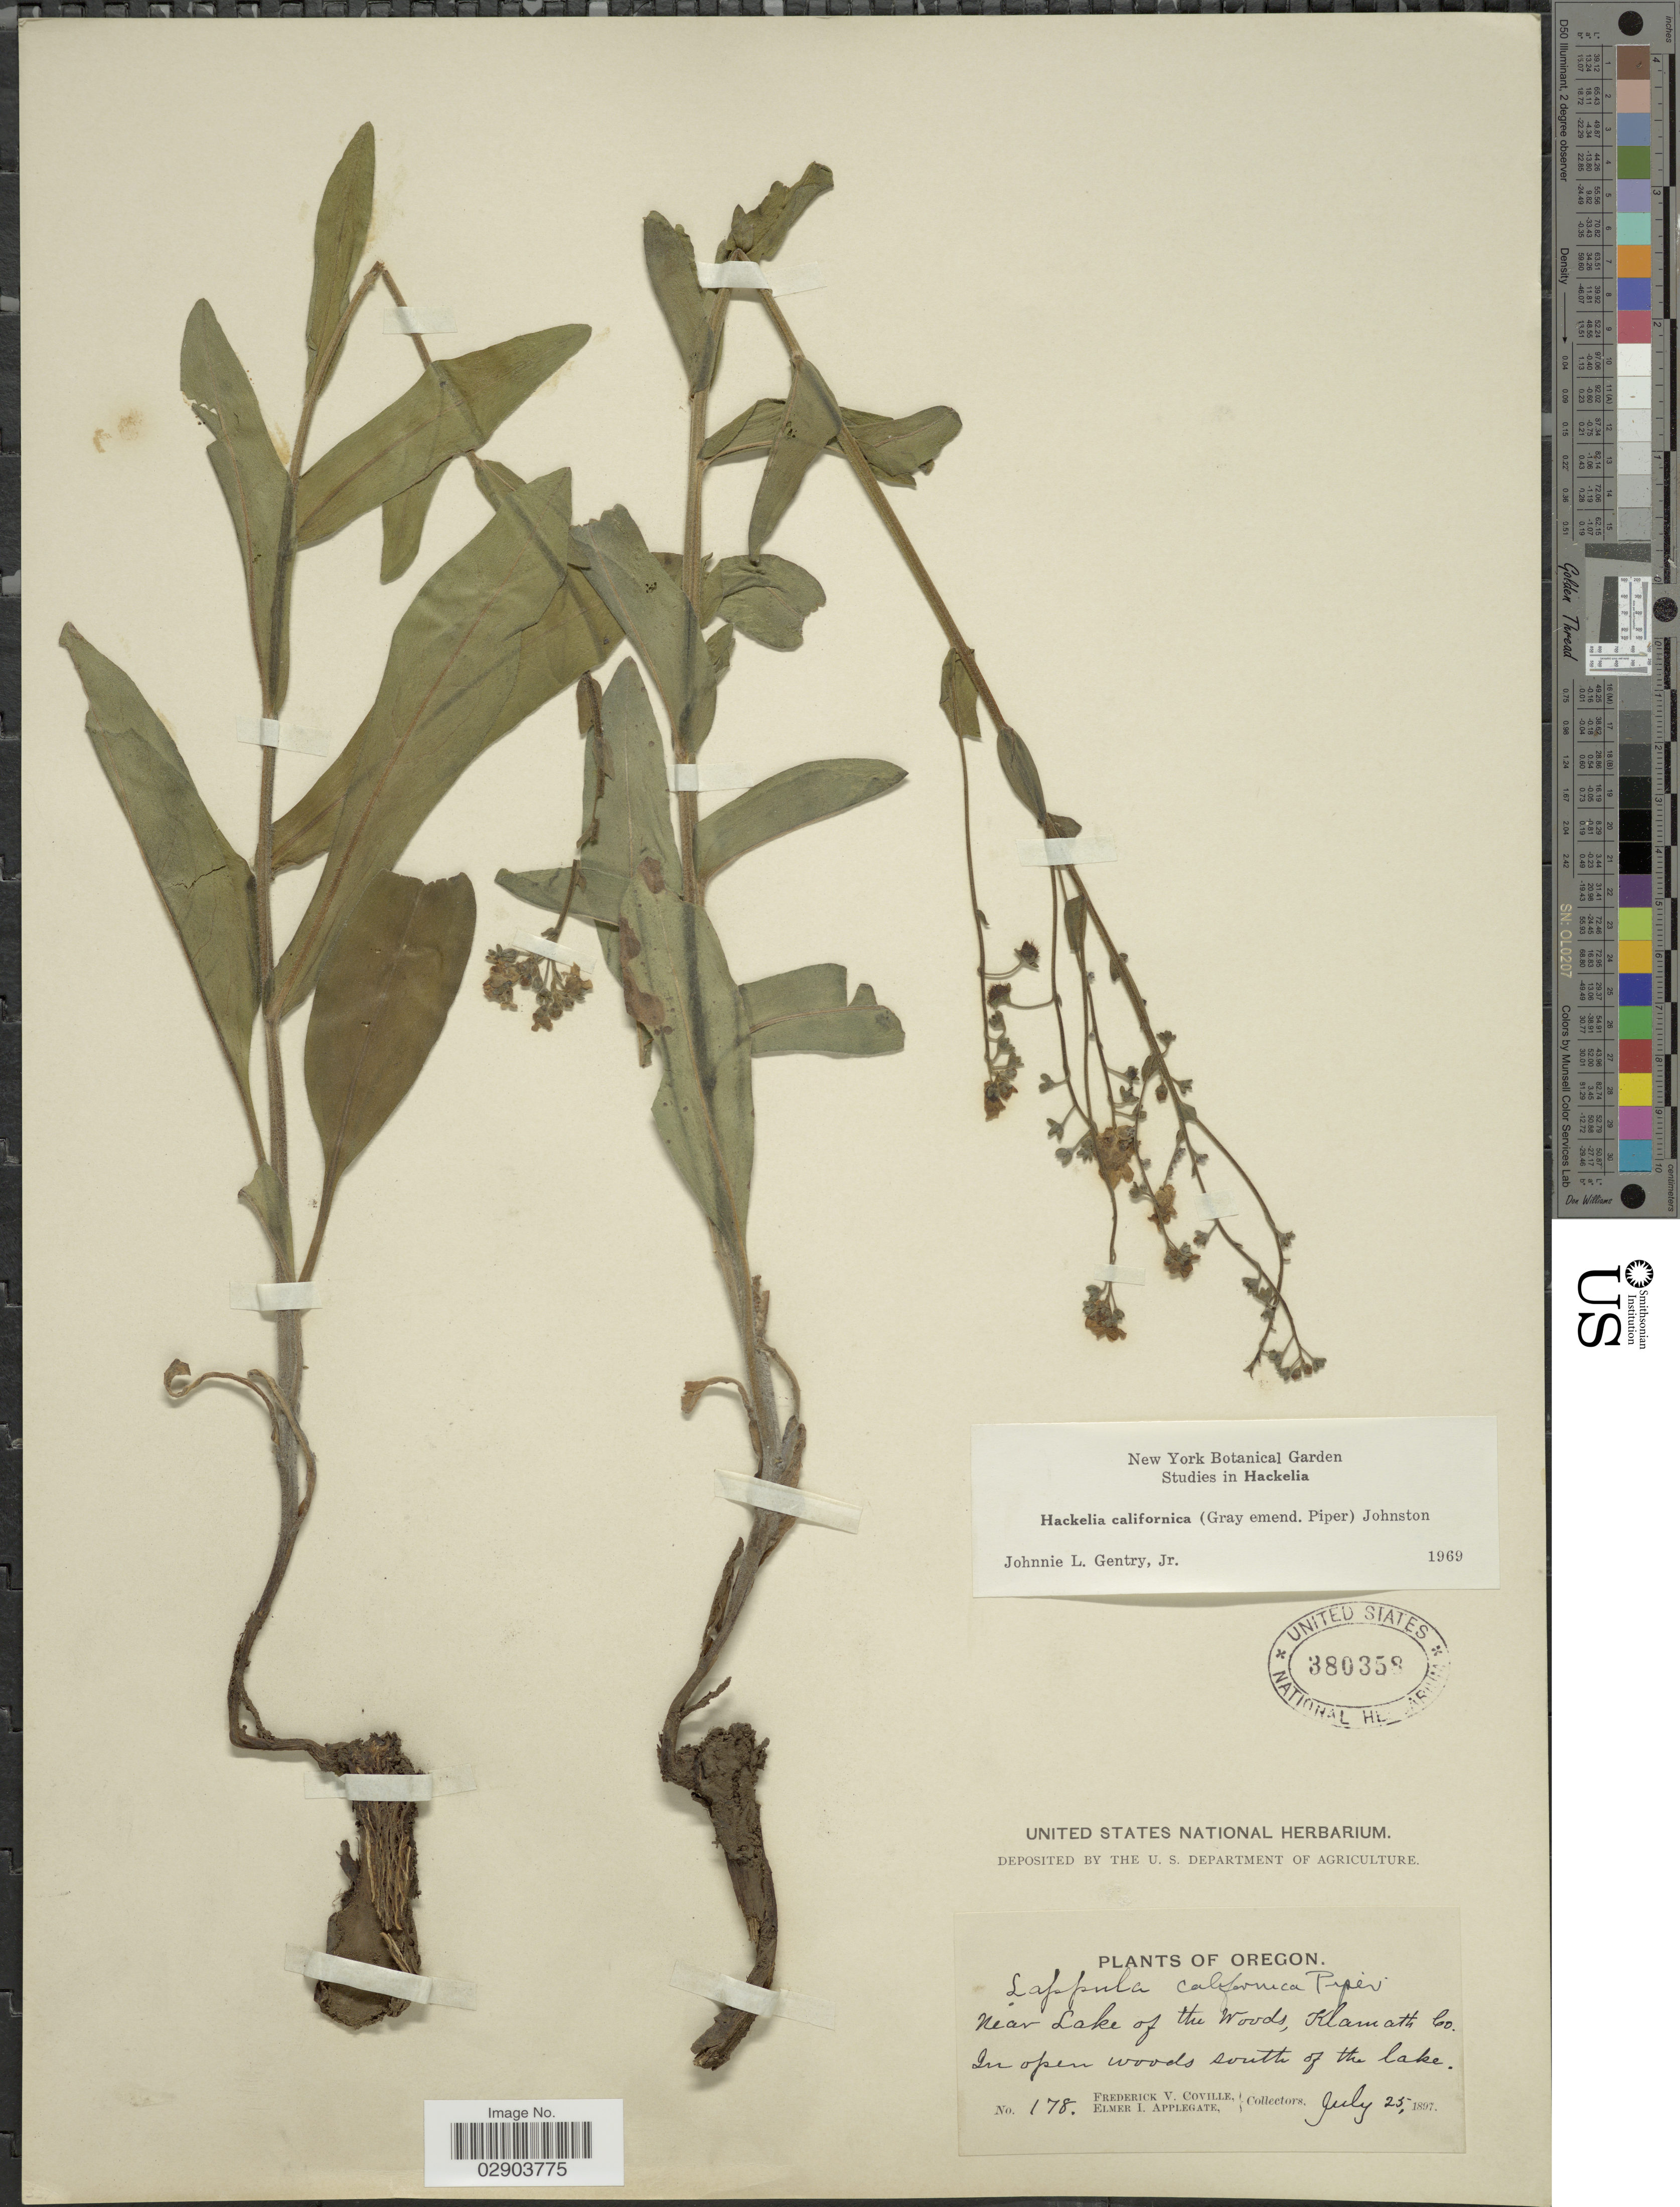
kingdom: Plantae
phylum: Tracheophyta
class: Magnoliopsida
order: Boraginales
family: Boraginaceae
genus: Hackelia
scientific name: Hackelia californica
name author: (A. Gray) I.M. Johnst.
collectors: F. V. Coville & E. I. Applegate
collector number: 178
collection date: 1897-07-25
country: United States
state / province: Oregon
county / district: Klamath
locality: Near Lake of the Woods, Klamath Co., In open woods south of the Lake.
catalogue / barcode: US 380358